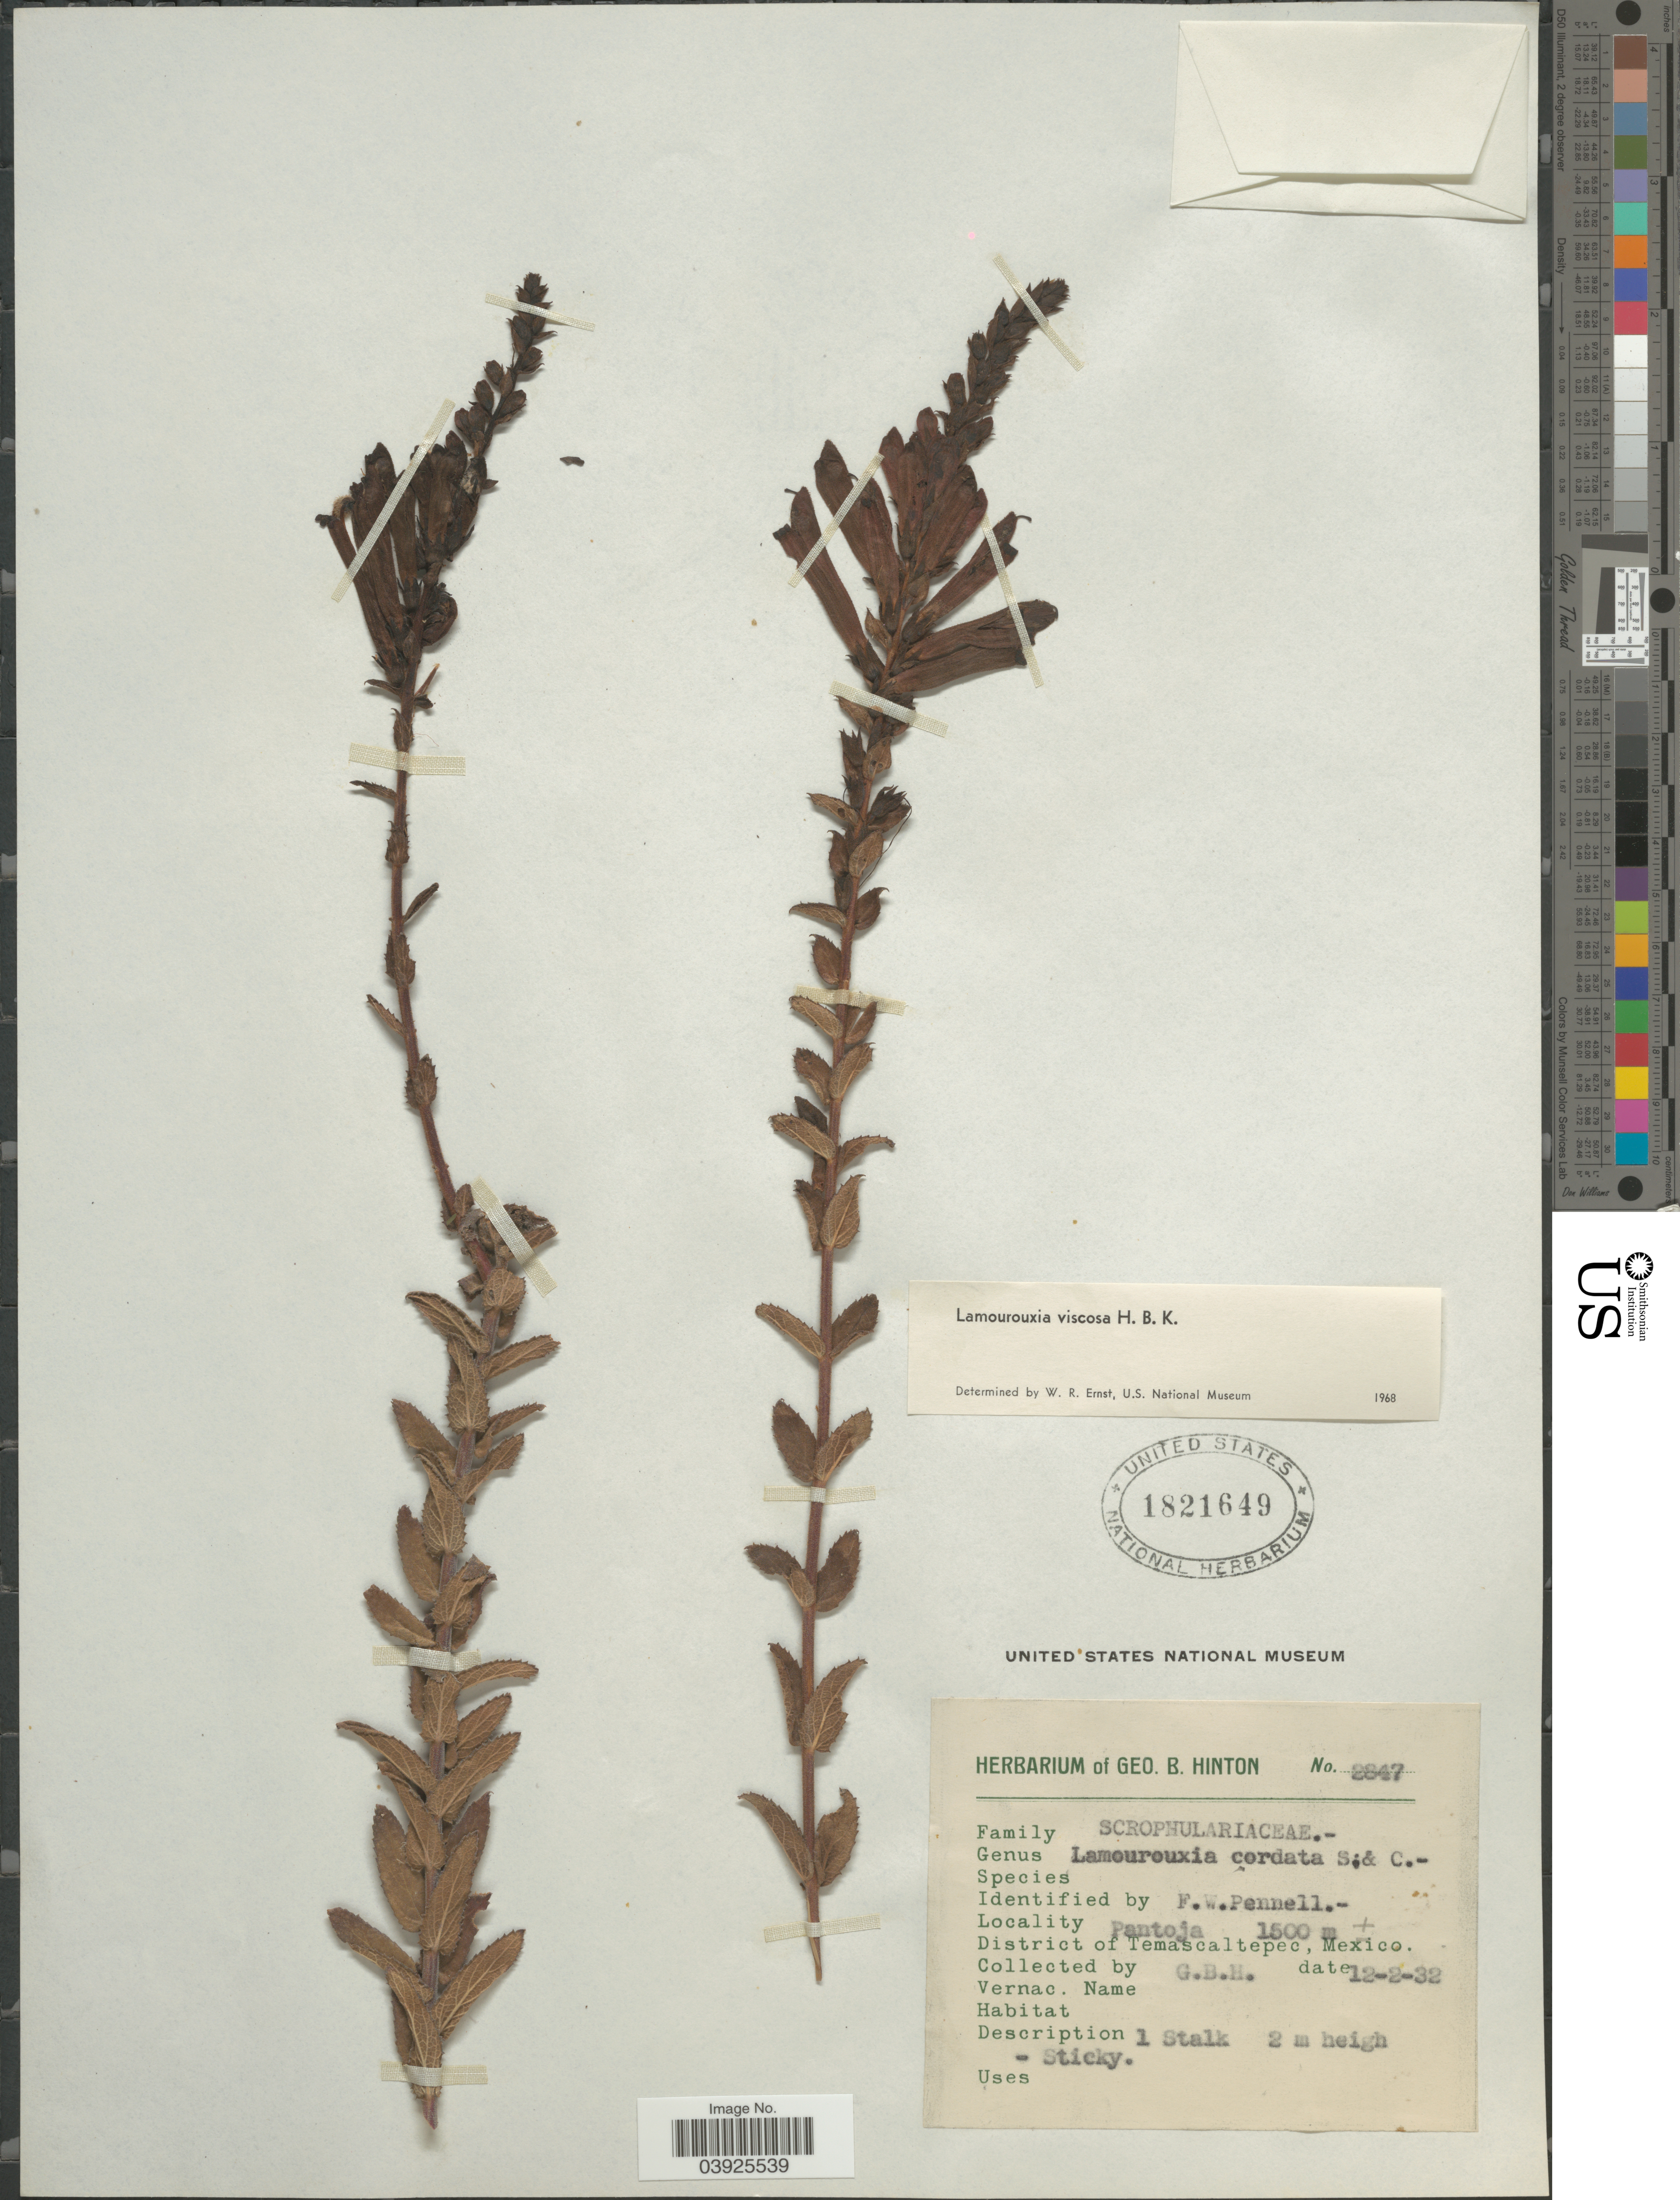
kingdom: Plantae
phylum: Tracheophyta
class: Magnoliopsida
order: Lamiales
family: Orobanchaceae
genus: Lamourouxia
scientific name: Lamourouxia viscosa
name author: Kunth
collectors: G. B. Hinton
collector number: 2847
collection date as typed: Transcribed d/m/y: 12/2/32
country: Mexico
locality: Pantoja. District of Temascaltepec.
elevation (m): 1500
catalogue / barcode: US 1821649